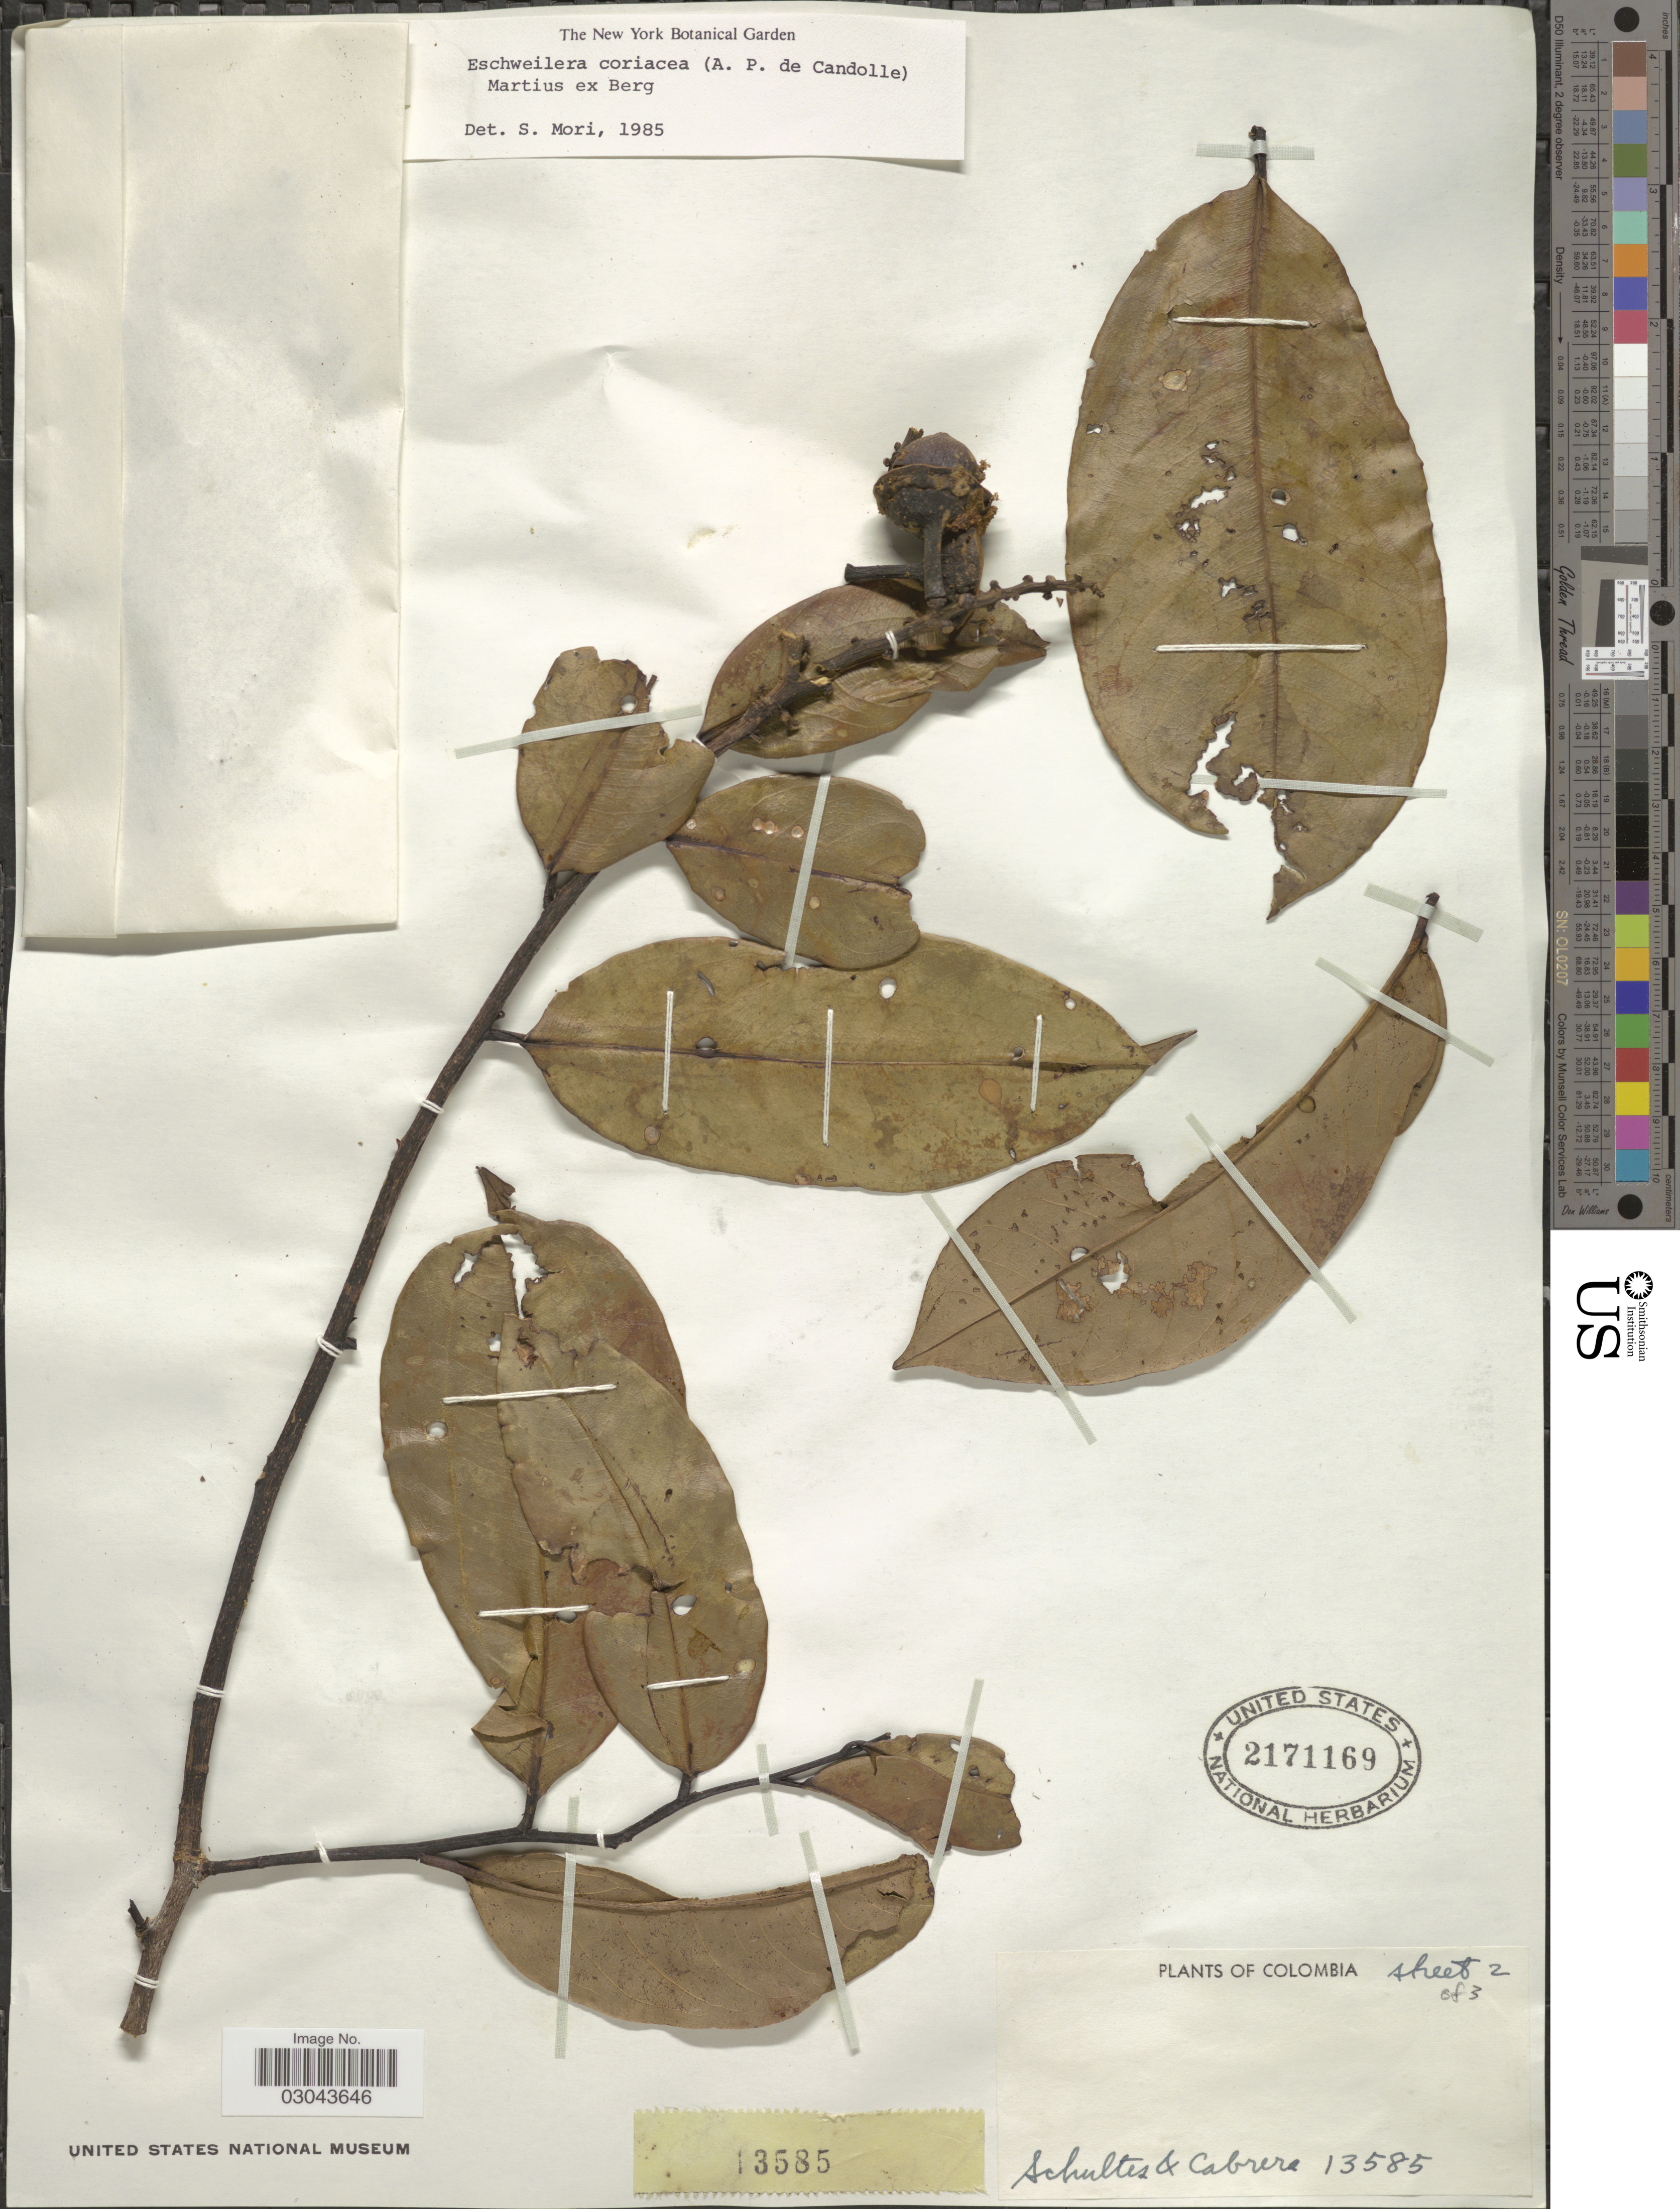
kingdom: Plantae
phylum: Tracheophyta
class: Magnoliopsida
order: Ericales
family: Lecythidaceae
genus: Eschweilera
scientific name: Eschweilera coriacea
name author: (DC.) S.A. Mori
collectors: -- Schultes & Cabrera, --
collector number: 13585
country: Colombia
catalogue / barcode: US 2171169